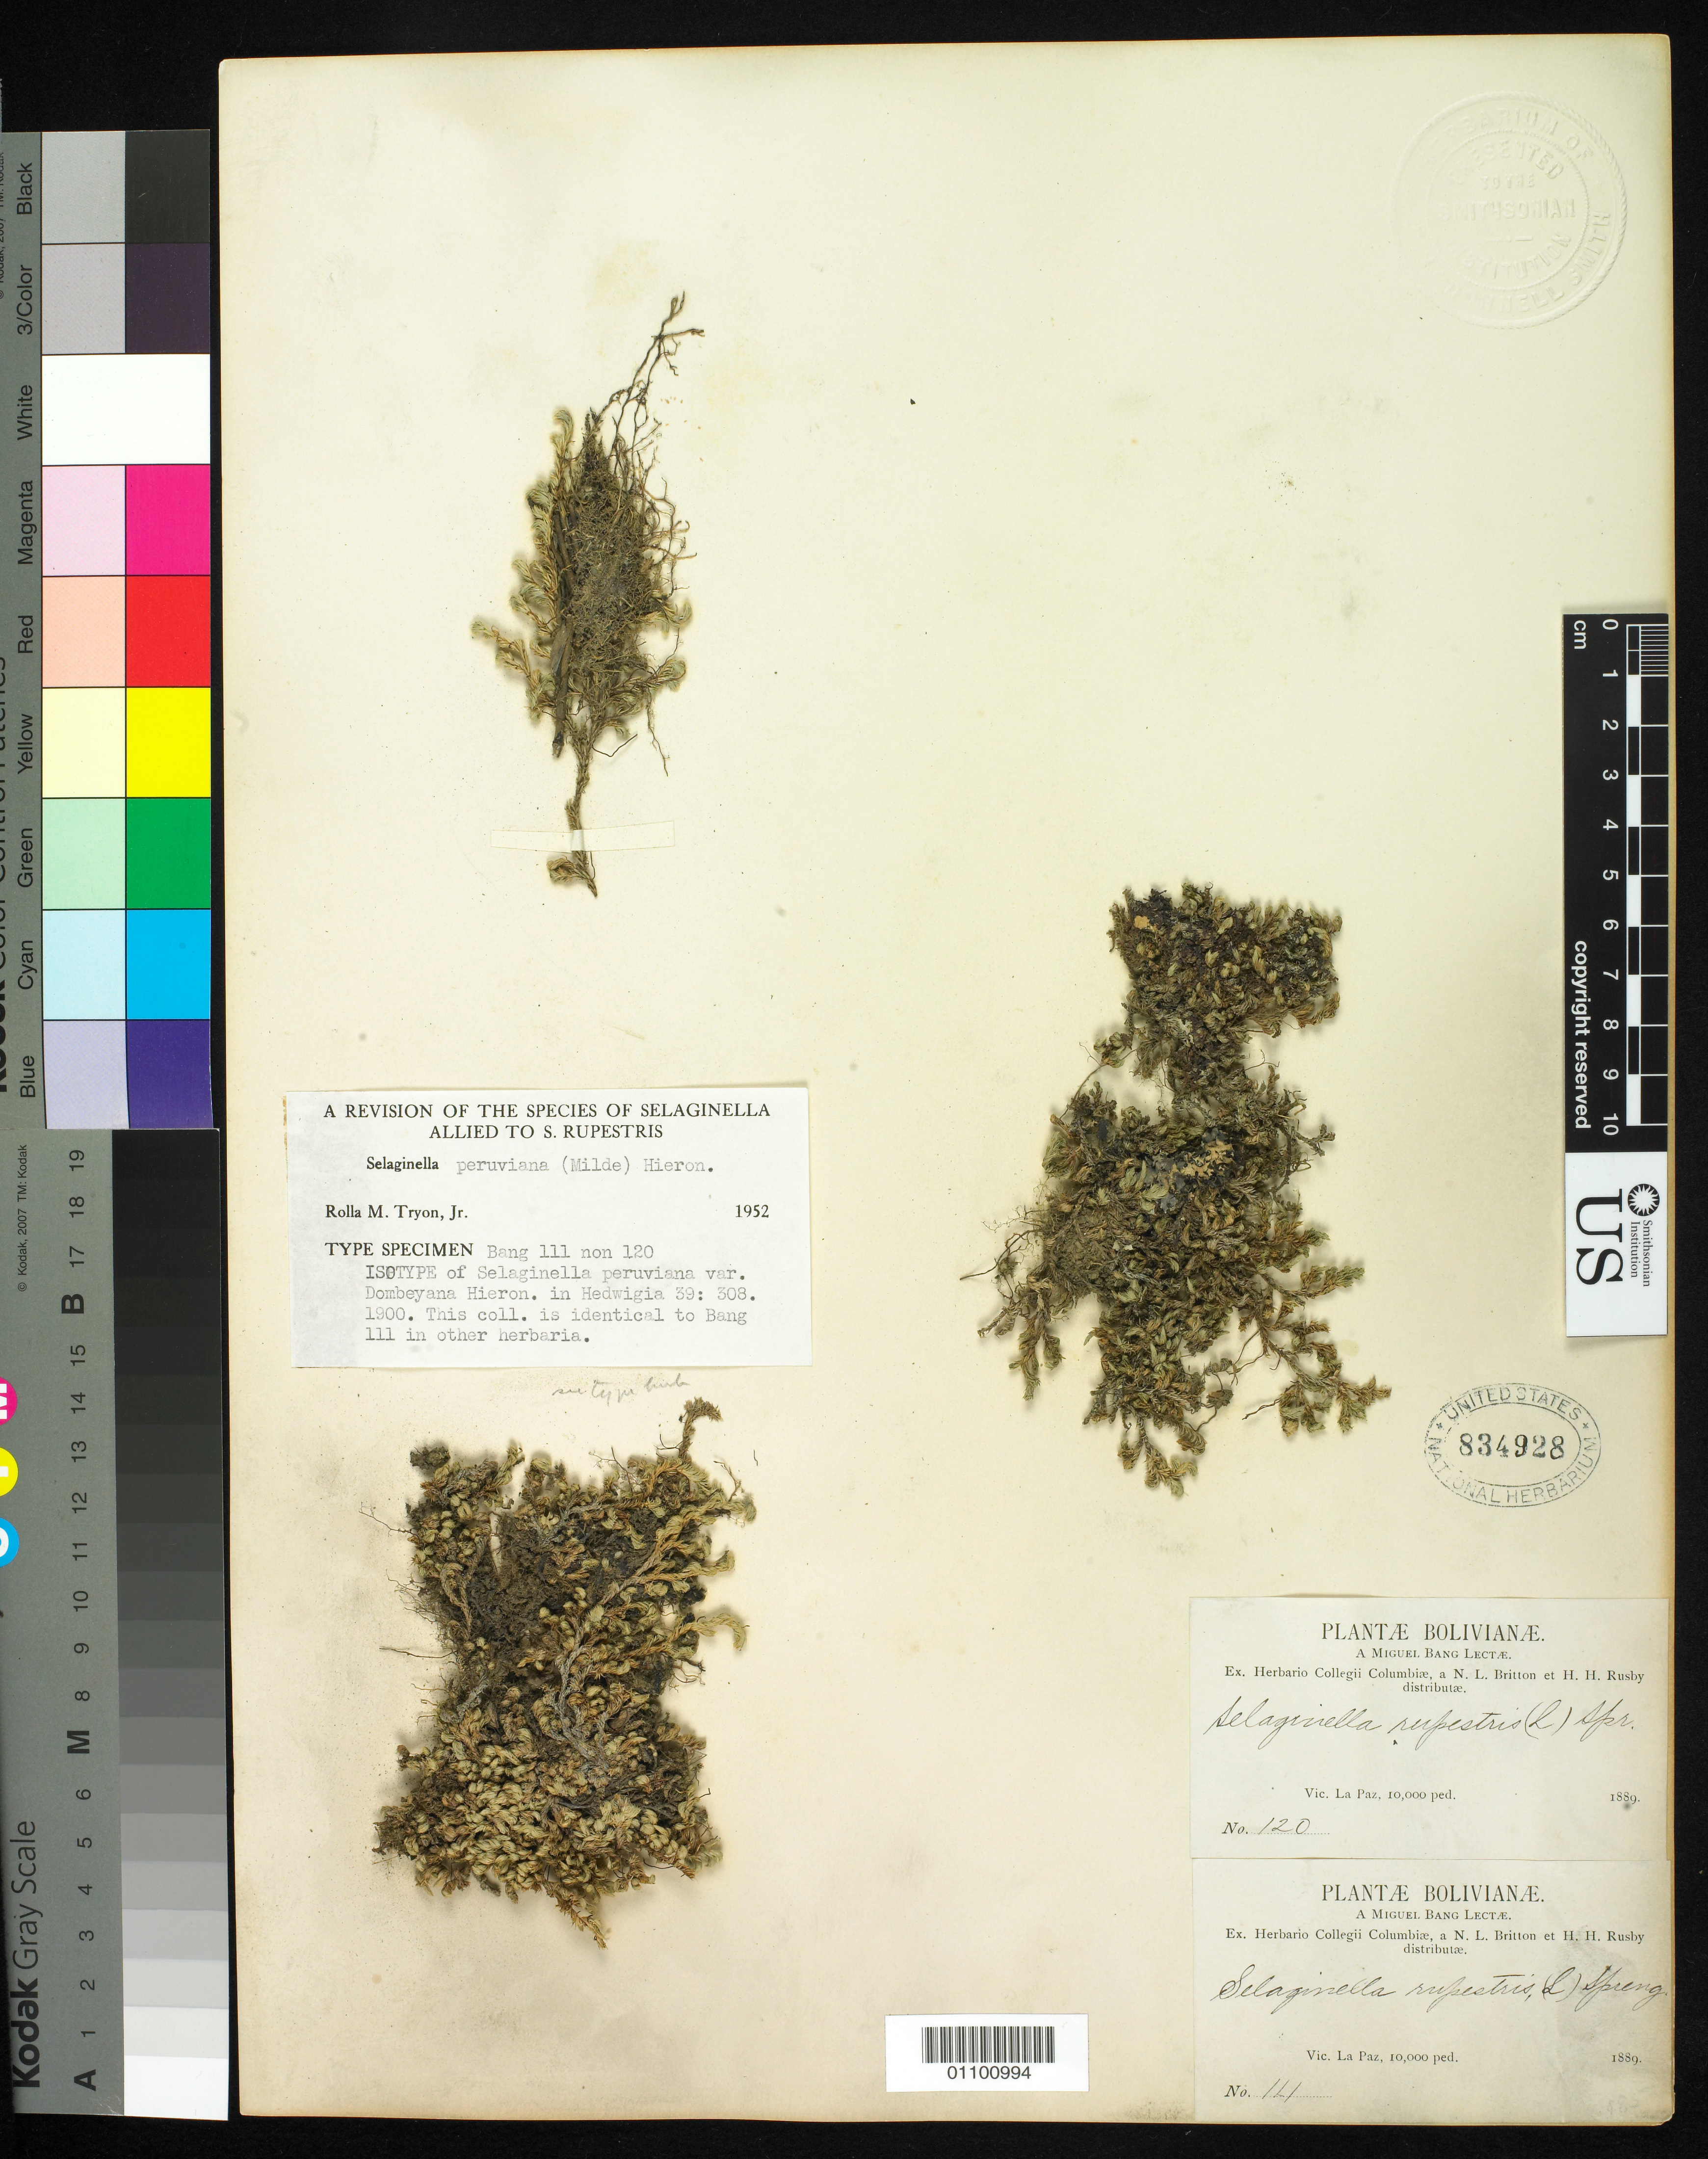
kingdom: Plantae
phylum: Tracheophyta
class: Lycopodiopsida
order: Selaginellales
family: Selaginellaceae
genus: Selaginella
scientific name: Selaginella peruviana var. dombeyana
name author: Hieron.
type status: Isosyntype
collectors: M. Bang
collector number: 111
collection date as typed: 1889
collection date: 1889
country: Bolivia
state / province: La Paz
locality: Vicinity of La Paz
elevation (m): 3048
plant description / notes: Specimen mounted with 2 collection labels (Bang 120 & Bang 111); as annotated by R.M. Tryon (1952), "Bang 111 non 120 ISOTYPE of Selaginella peruviana var. Dombeyana Hieron. in Hedwigia 39: 308. 1900. This coll. is identical to Bang 111 in other herbaria."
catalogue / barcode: US 834928